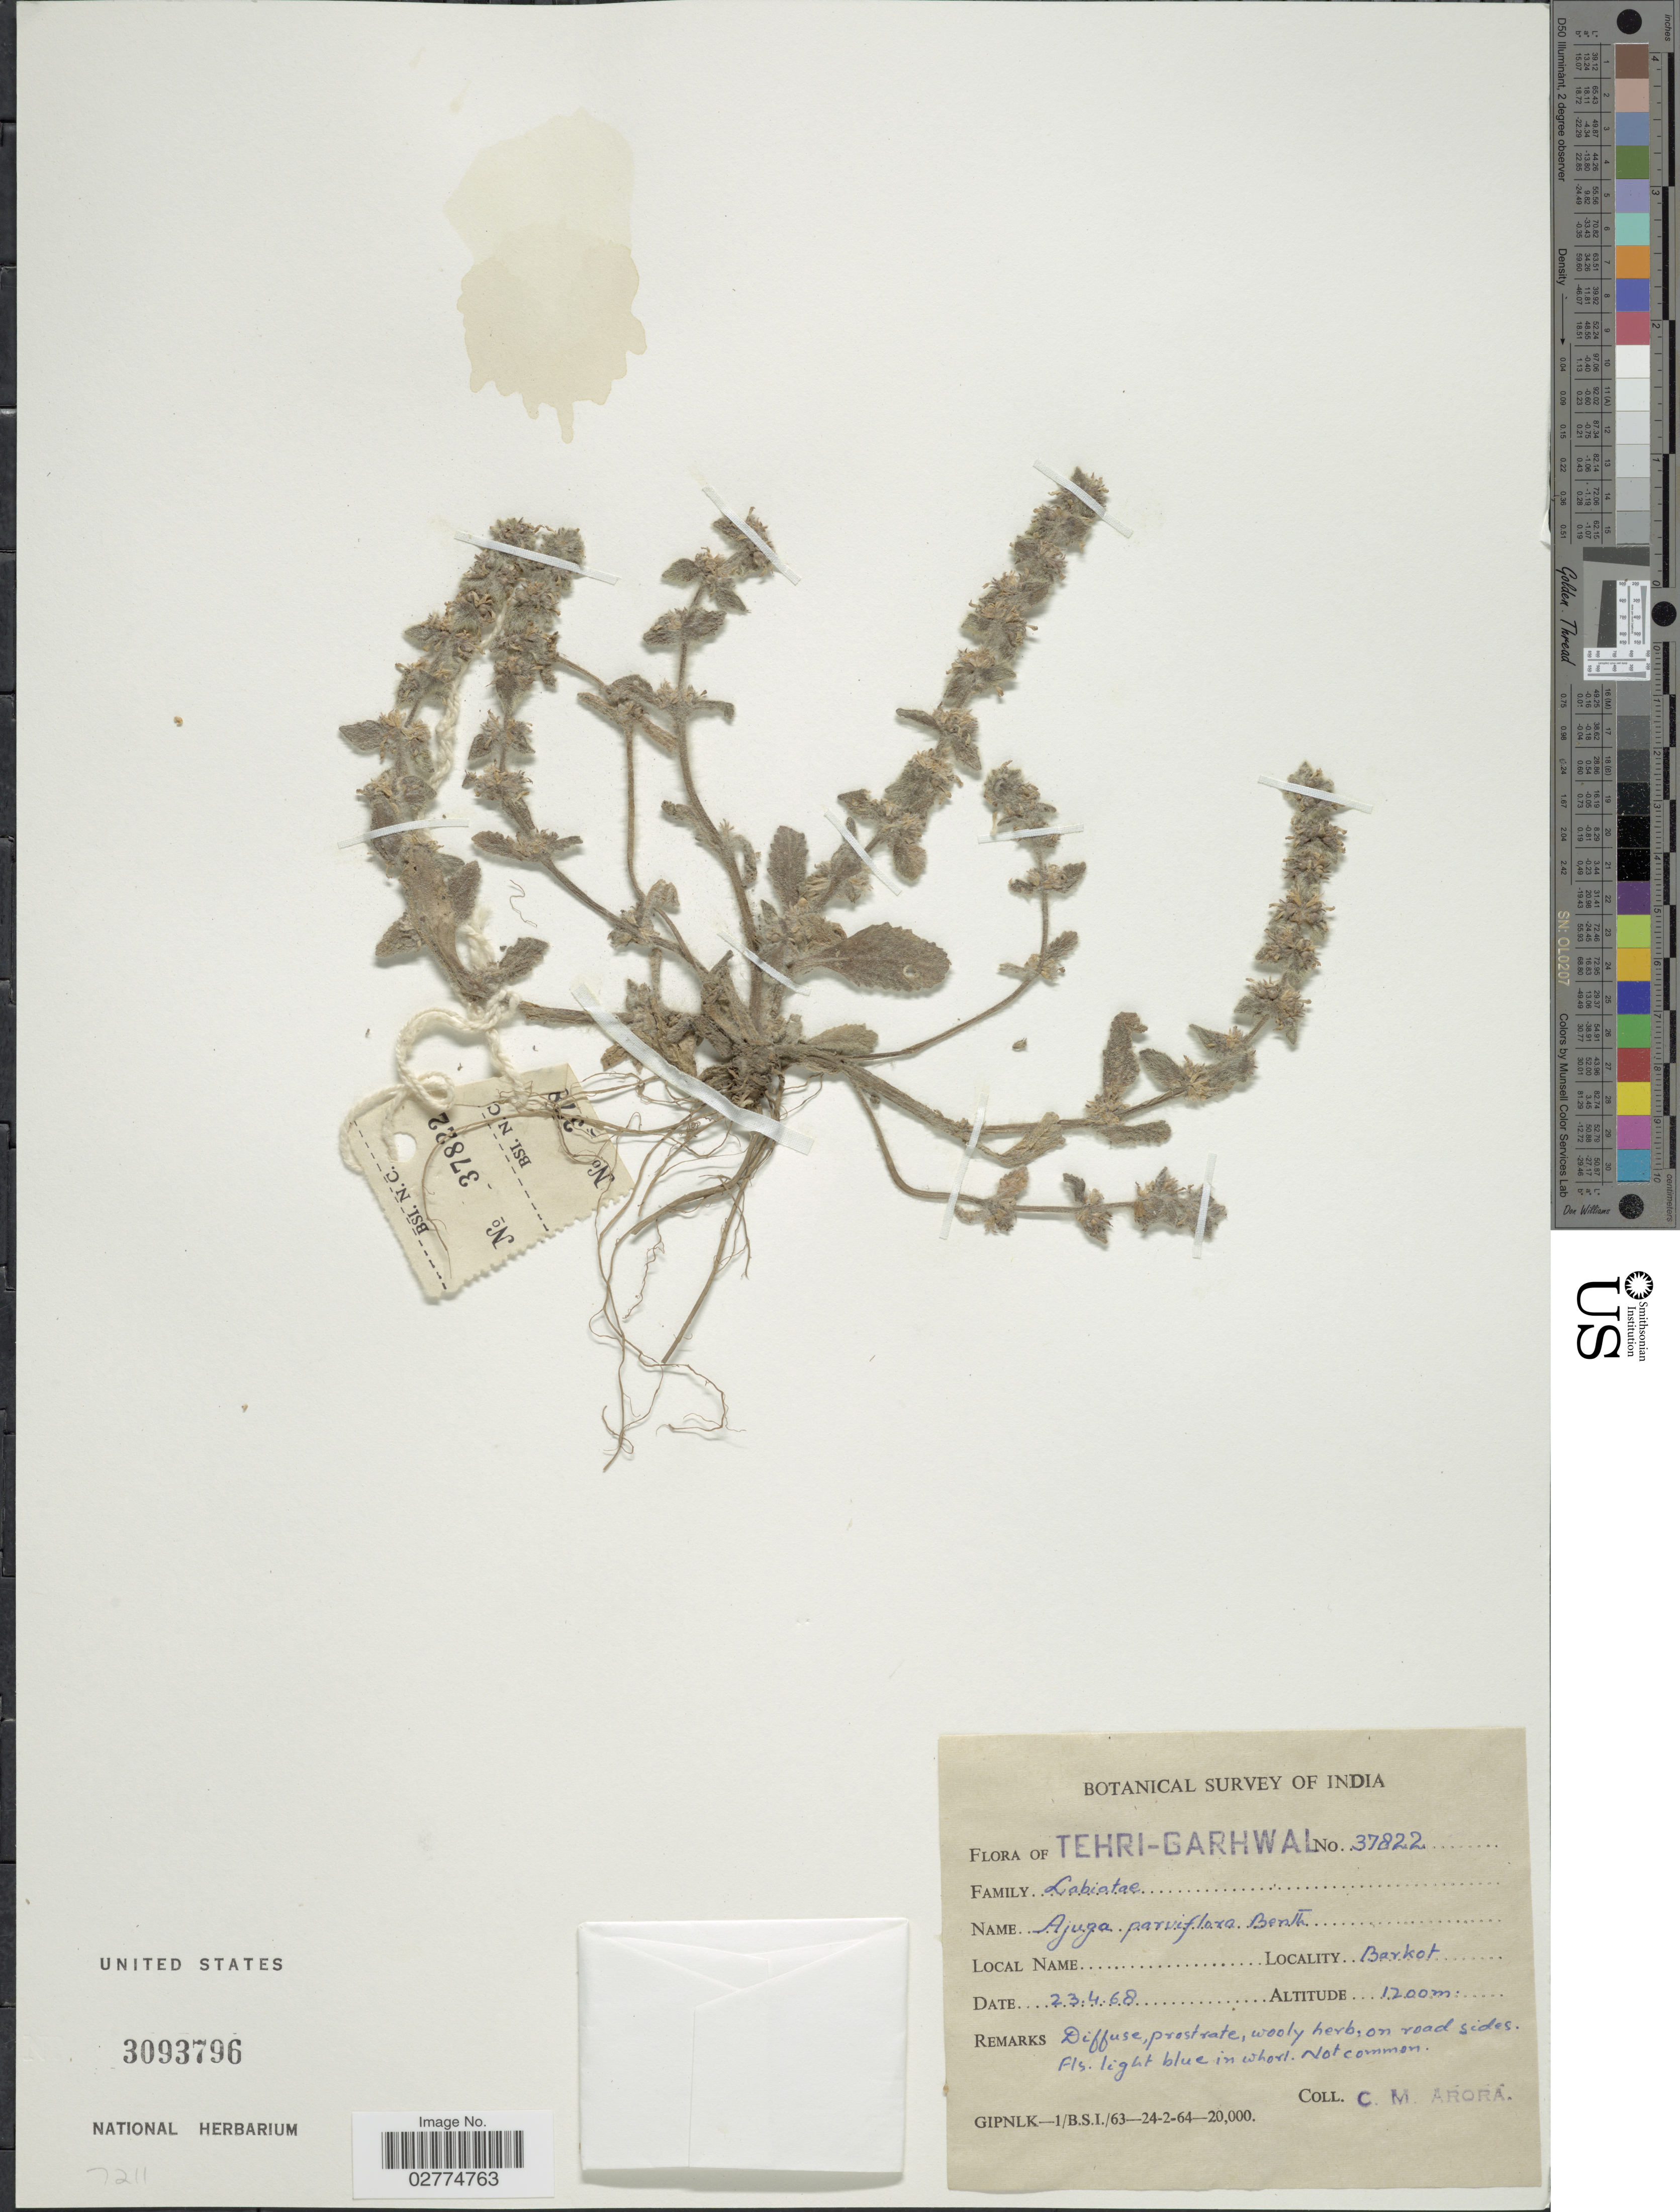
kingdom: Plantae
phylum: Tracheophyta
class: Magnoliopsida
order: Lamiales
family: Lamiaceae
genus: Ajuga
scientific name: Ajuga parviflora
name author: Benth.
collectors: C. Arora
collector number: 37822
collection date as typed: Transcribed d/m/y: 23/4/68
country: India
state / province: Uttarakhand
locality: Tehri-Garhwal, Barkot.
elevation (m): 1200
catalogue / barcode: US 3093796